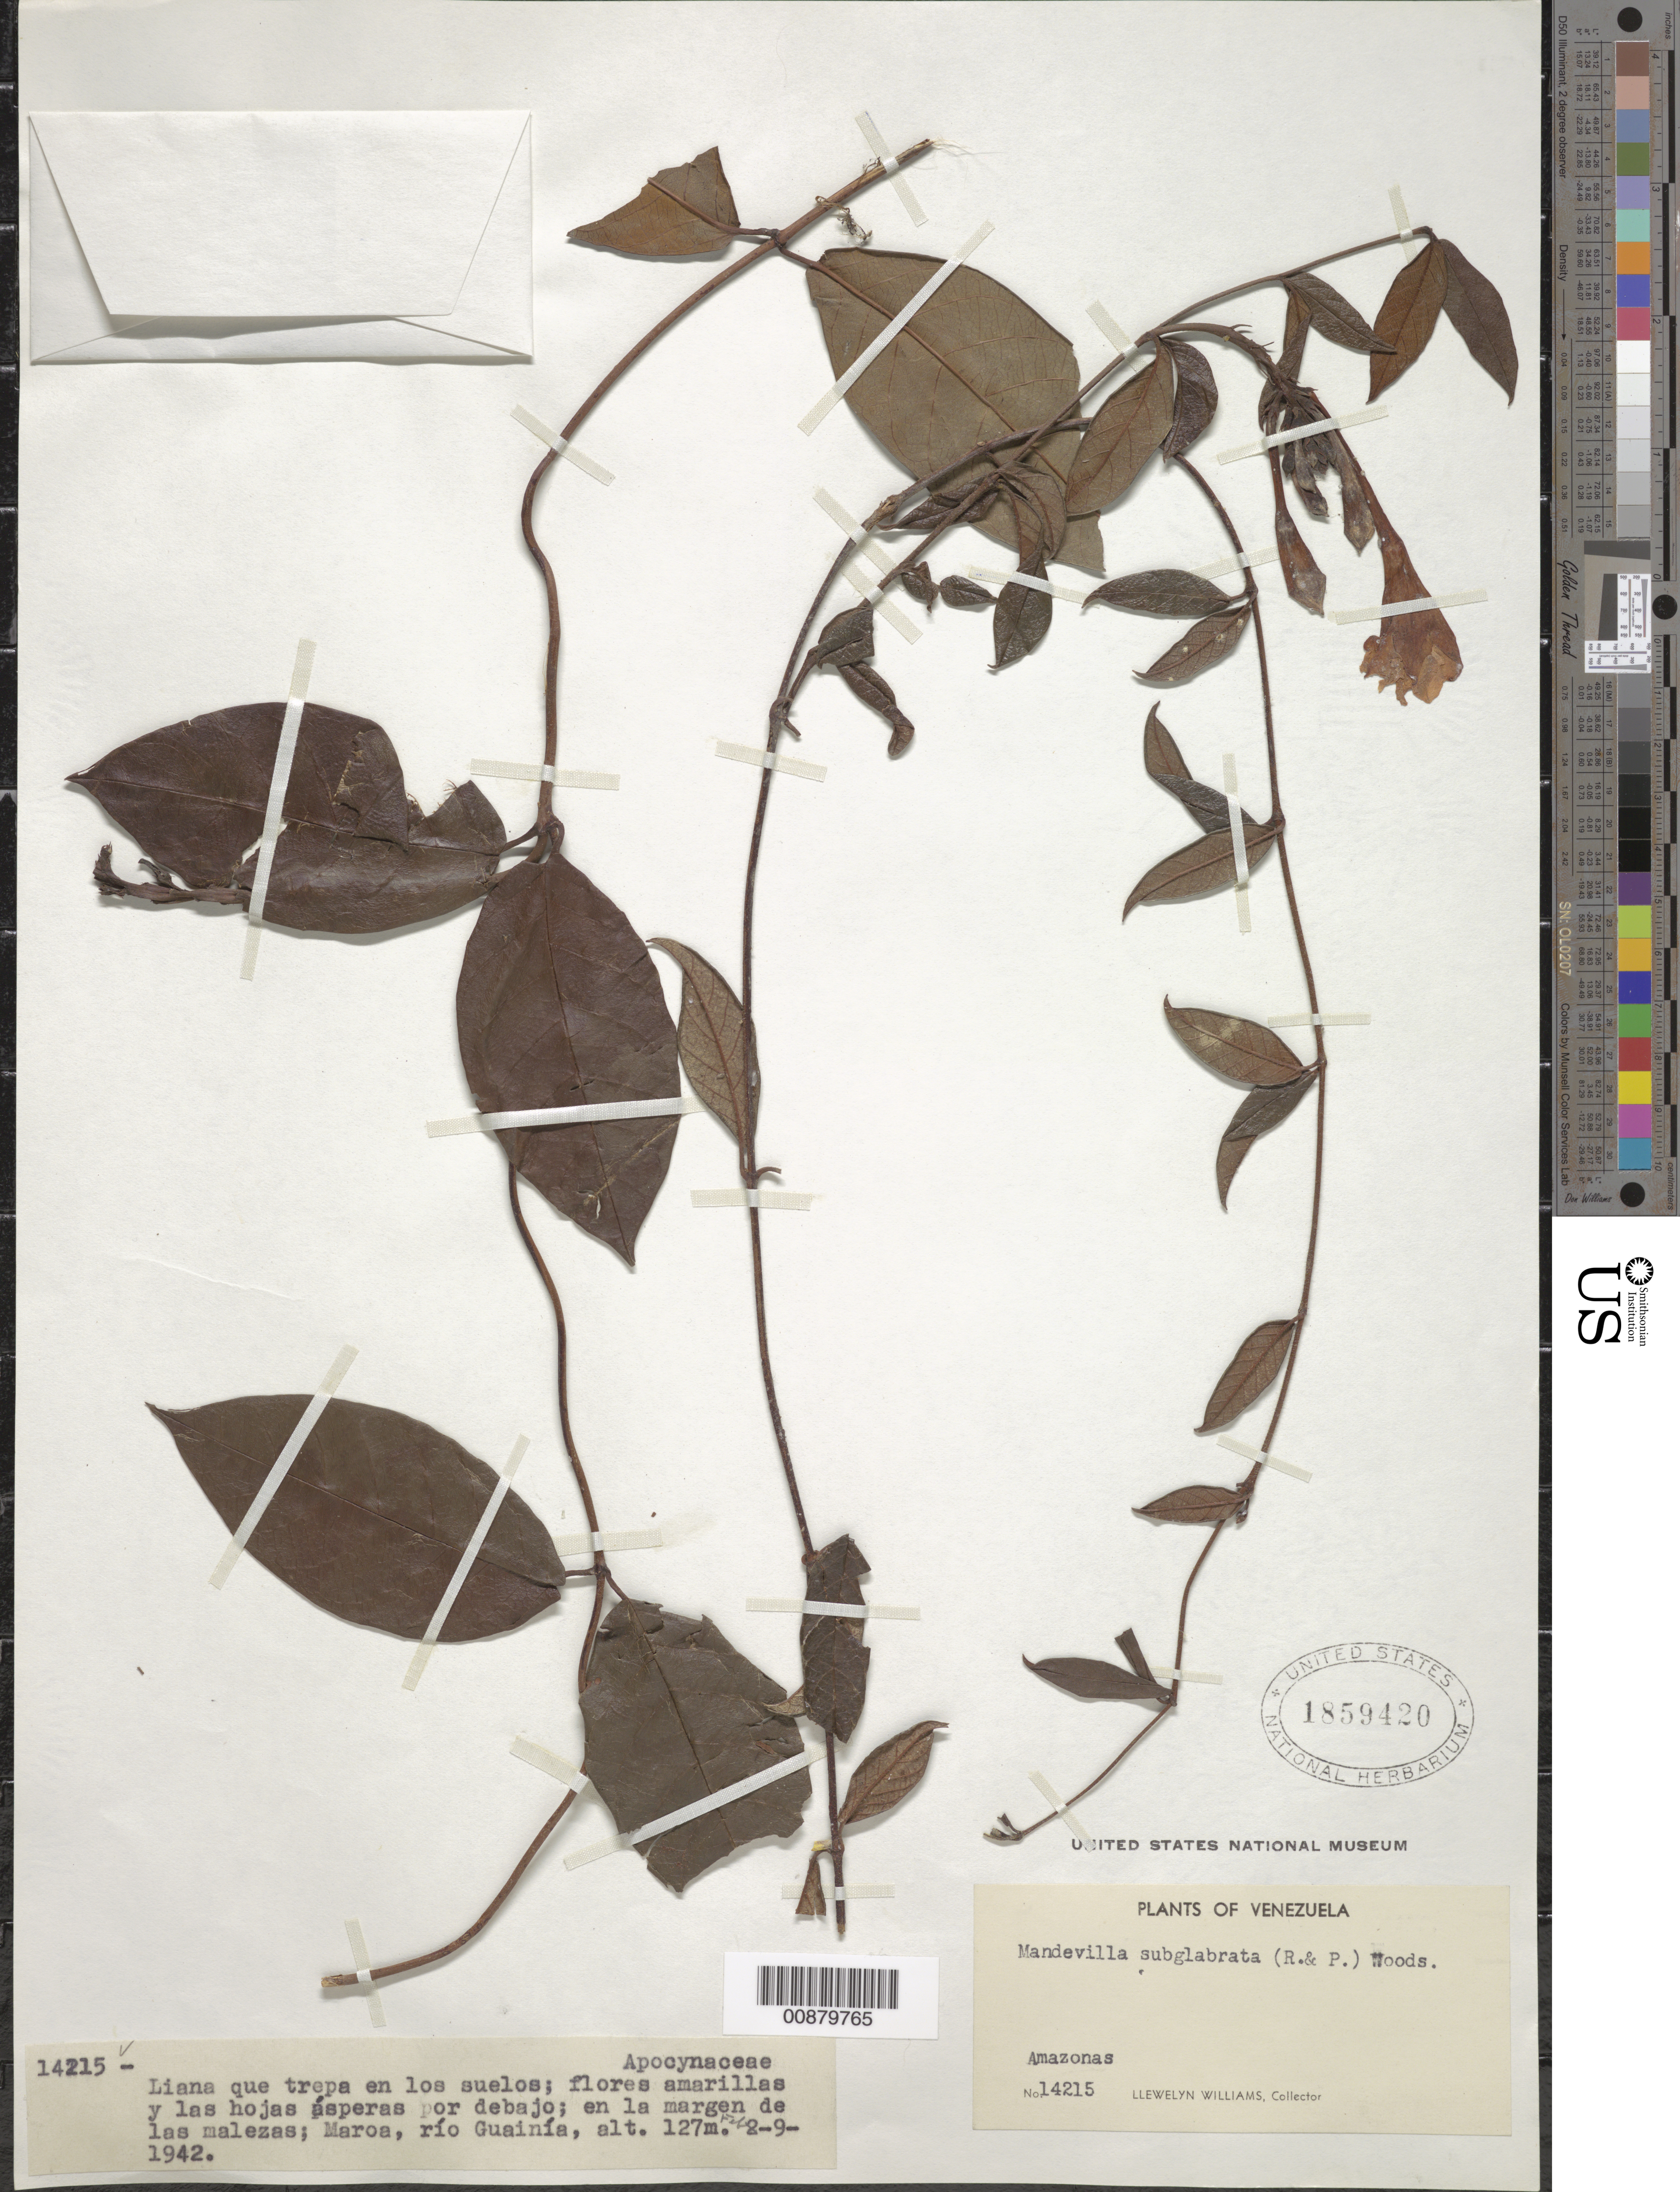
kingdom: Plantae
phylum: Tracheophyta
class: Magnoliopsida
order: Gentianales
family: Apocynaceae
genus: Mandevilla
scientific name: Mandevilla subglabrata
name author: (Pav.)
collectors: Ll. Williams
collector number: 14215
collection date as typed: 9-Feb-42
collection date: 1942-02-09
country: Venezuela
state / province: Amazonas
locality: Maroa, Río Guainía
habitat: Margen de las malezas; en los suelos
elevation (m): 127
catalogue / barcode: US 1859420